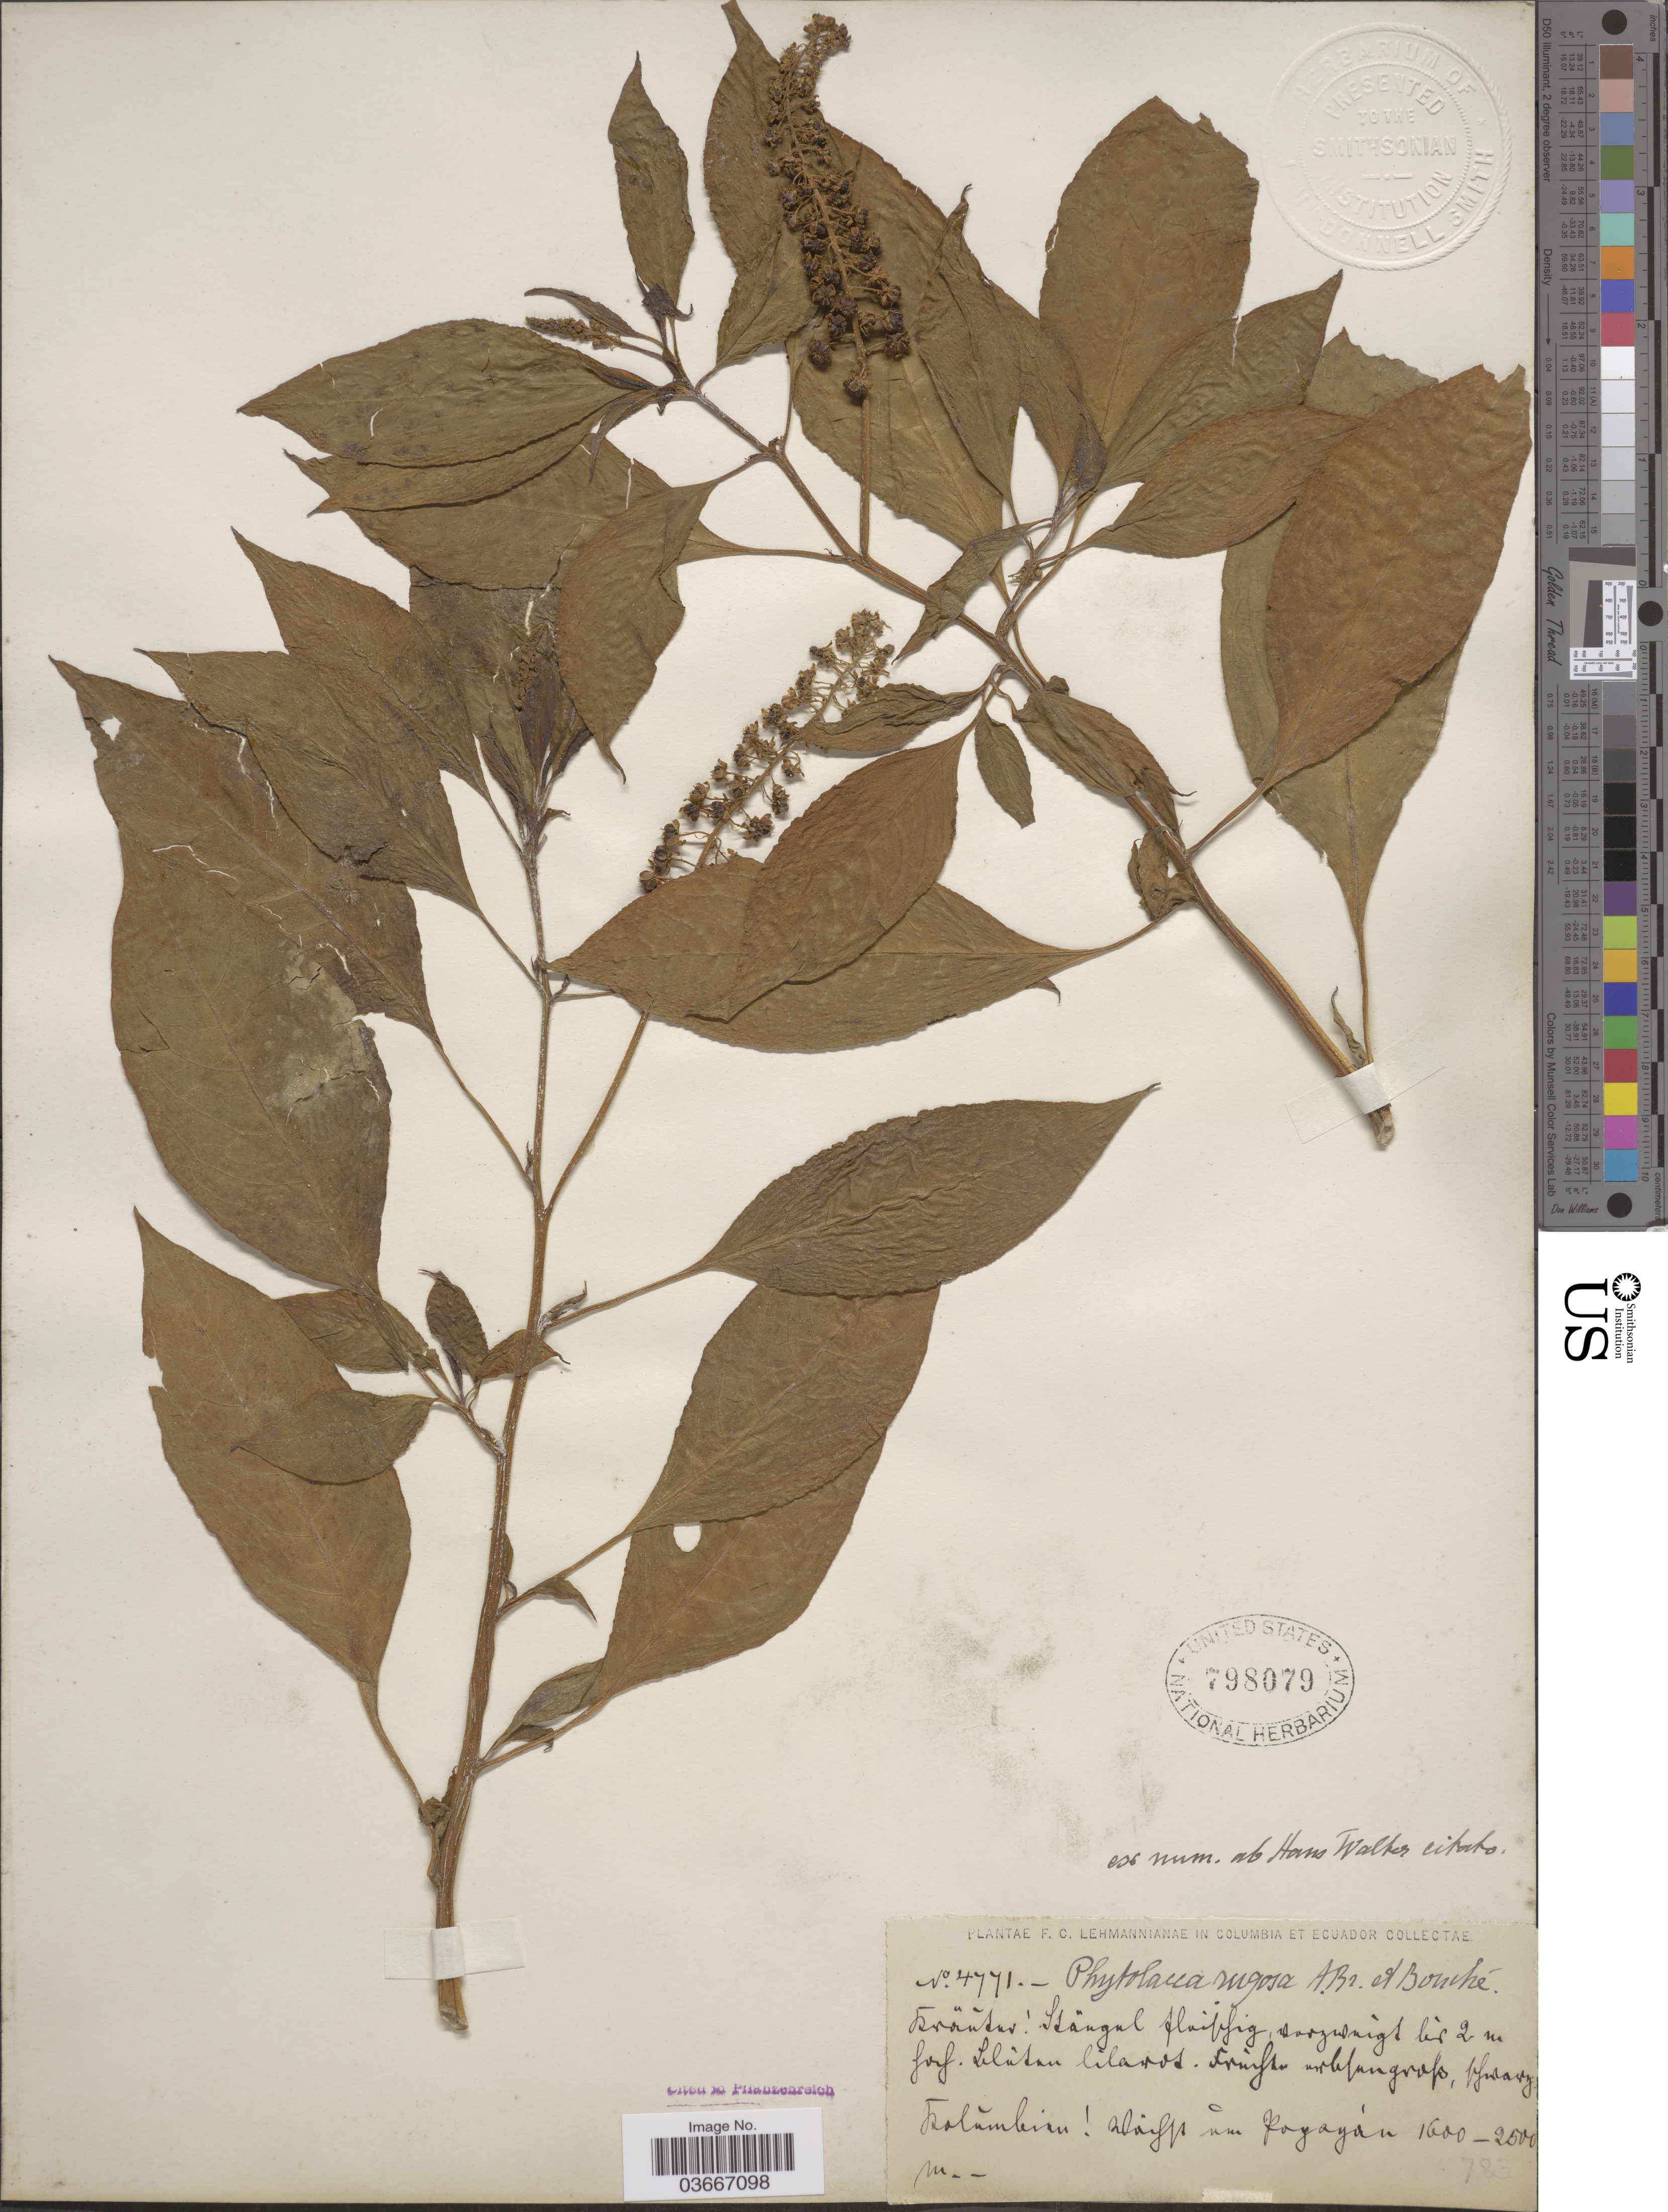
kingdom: Plantae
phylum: Tracheophyta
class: Magnoliopsida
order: Caryophyllales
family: Phytolaccaceae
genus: Phytolacca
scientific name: Phytolacca rugosa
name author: A. Braun & C.D. Bouché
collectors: F. C. Lehmann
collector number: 4771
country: Colombia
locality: Popayán.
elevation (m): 1600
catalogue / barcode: US 798079